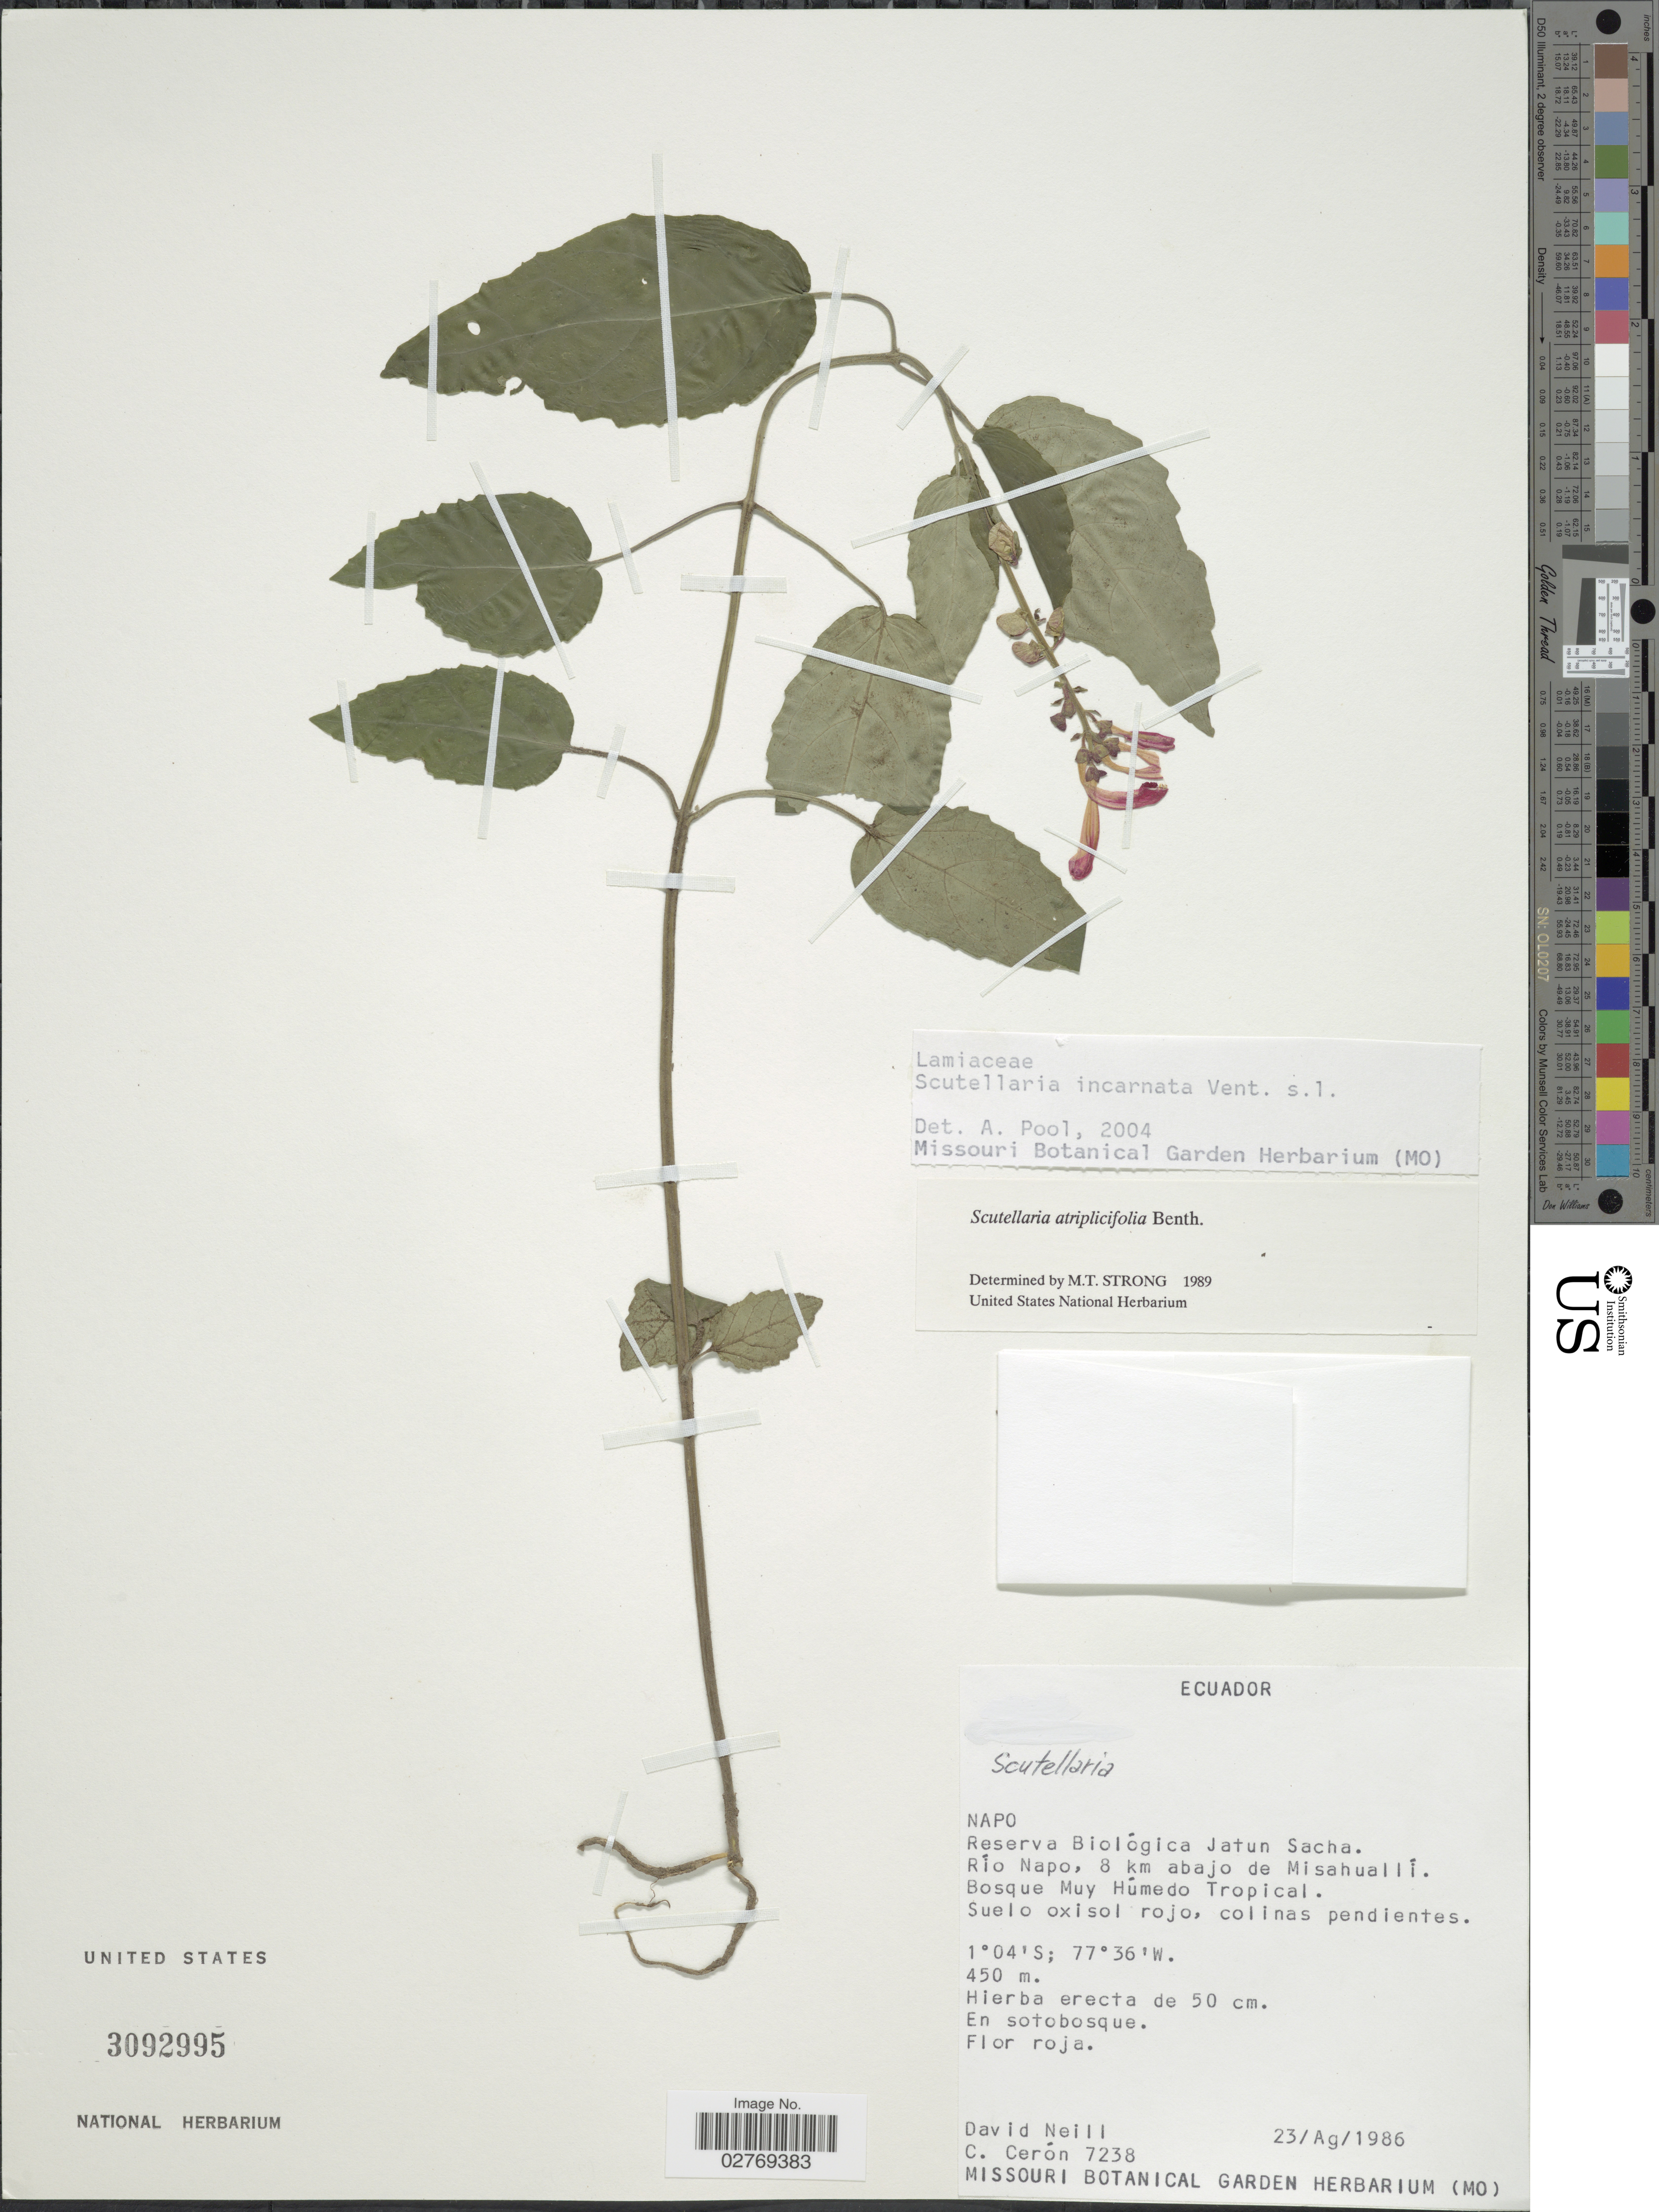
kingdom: Plantae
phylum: Tracheophyta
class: Magnoliopsida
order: Lamiales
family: Lamiaceae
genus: Scutellaria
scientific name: Scutellaria incarnata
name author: Vent.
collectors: D. A. Neill & C. E. Cerón M.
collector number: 7238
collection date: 1986-08-23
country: Ecuador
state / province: Napo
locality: Reserva Biológica Jatun Sacha. Río Napo, 8 km abajo de Misahuallí.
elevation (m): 450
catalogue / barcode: US 3092995